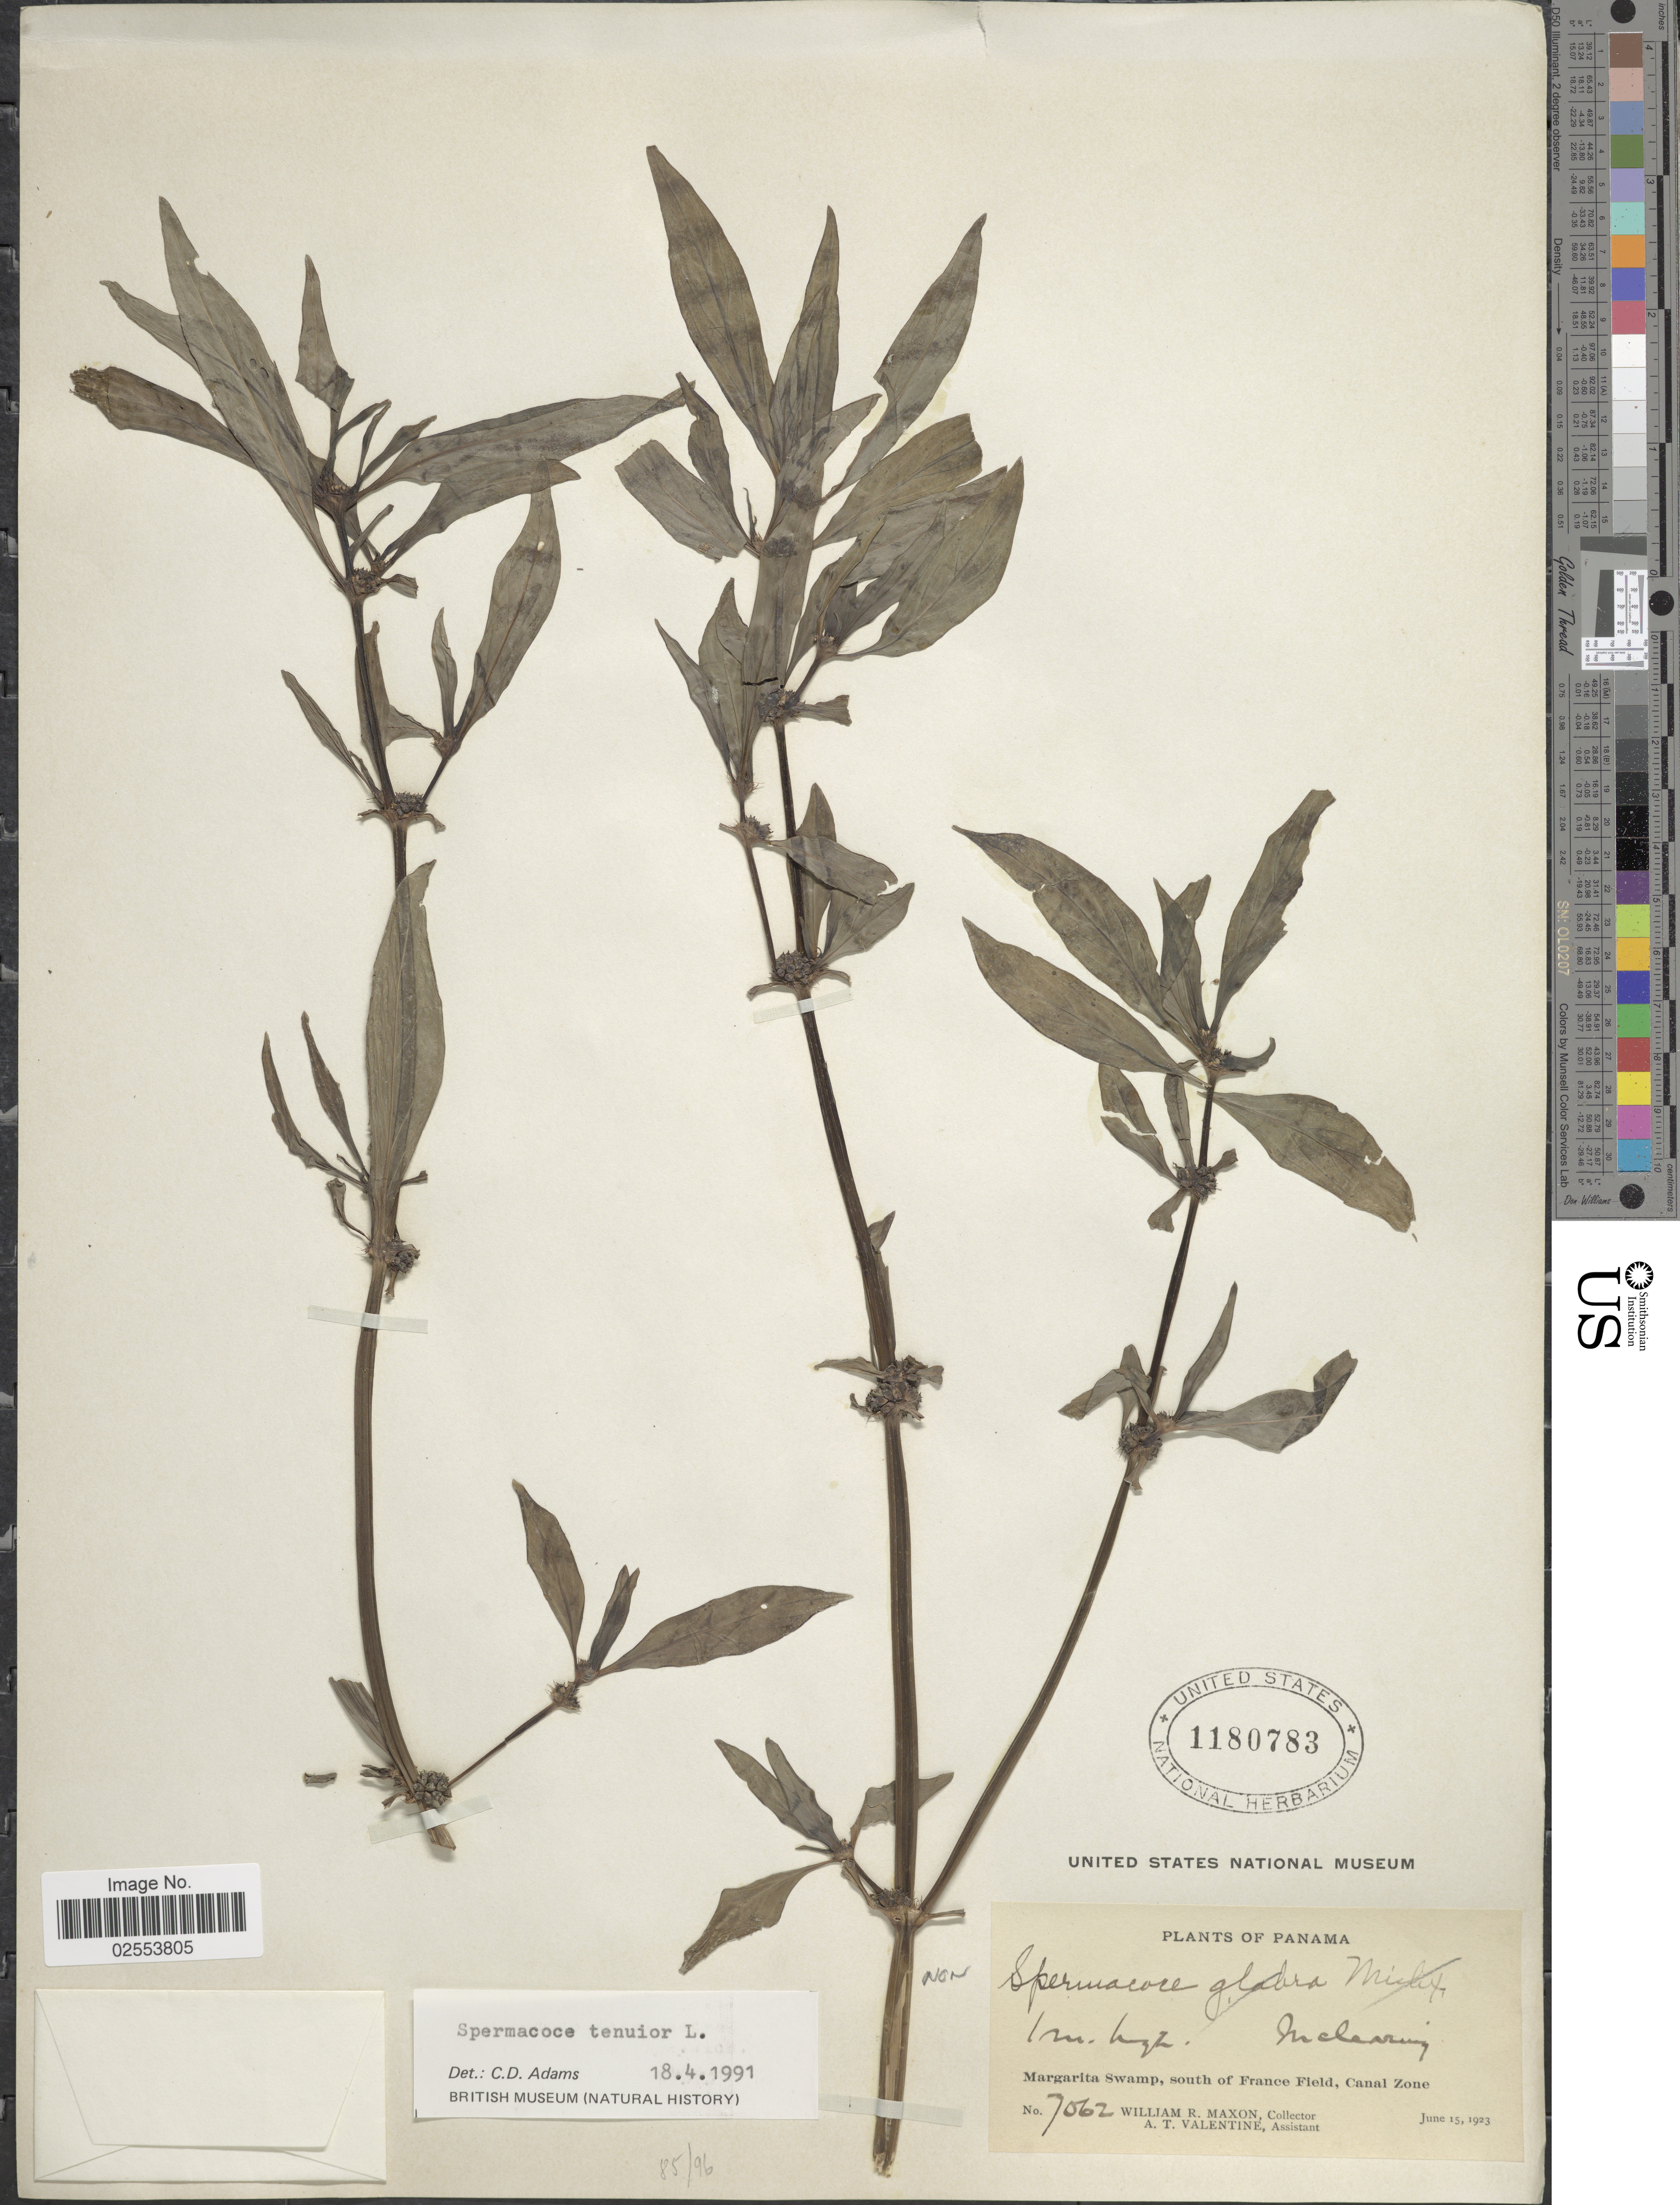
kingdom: Plantae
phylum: Tracheophyta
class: Magnoliopsida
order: Gentianales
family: Rubiaceae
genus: Spermacoce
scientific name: Spermacoce tenuior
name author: L.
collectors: W. R. Maxon & A. Valentine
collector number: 7062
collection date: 1923-06-15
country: Panama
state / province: Colón / Panamá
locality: In clearing, Margarita Swamp, south of France Field, Canal Zone.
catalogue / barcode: US 1180783